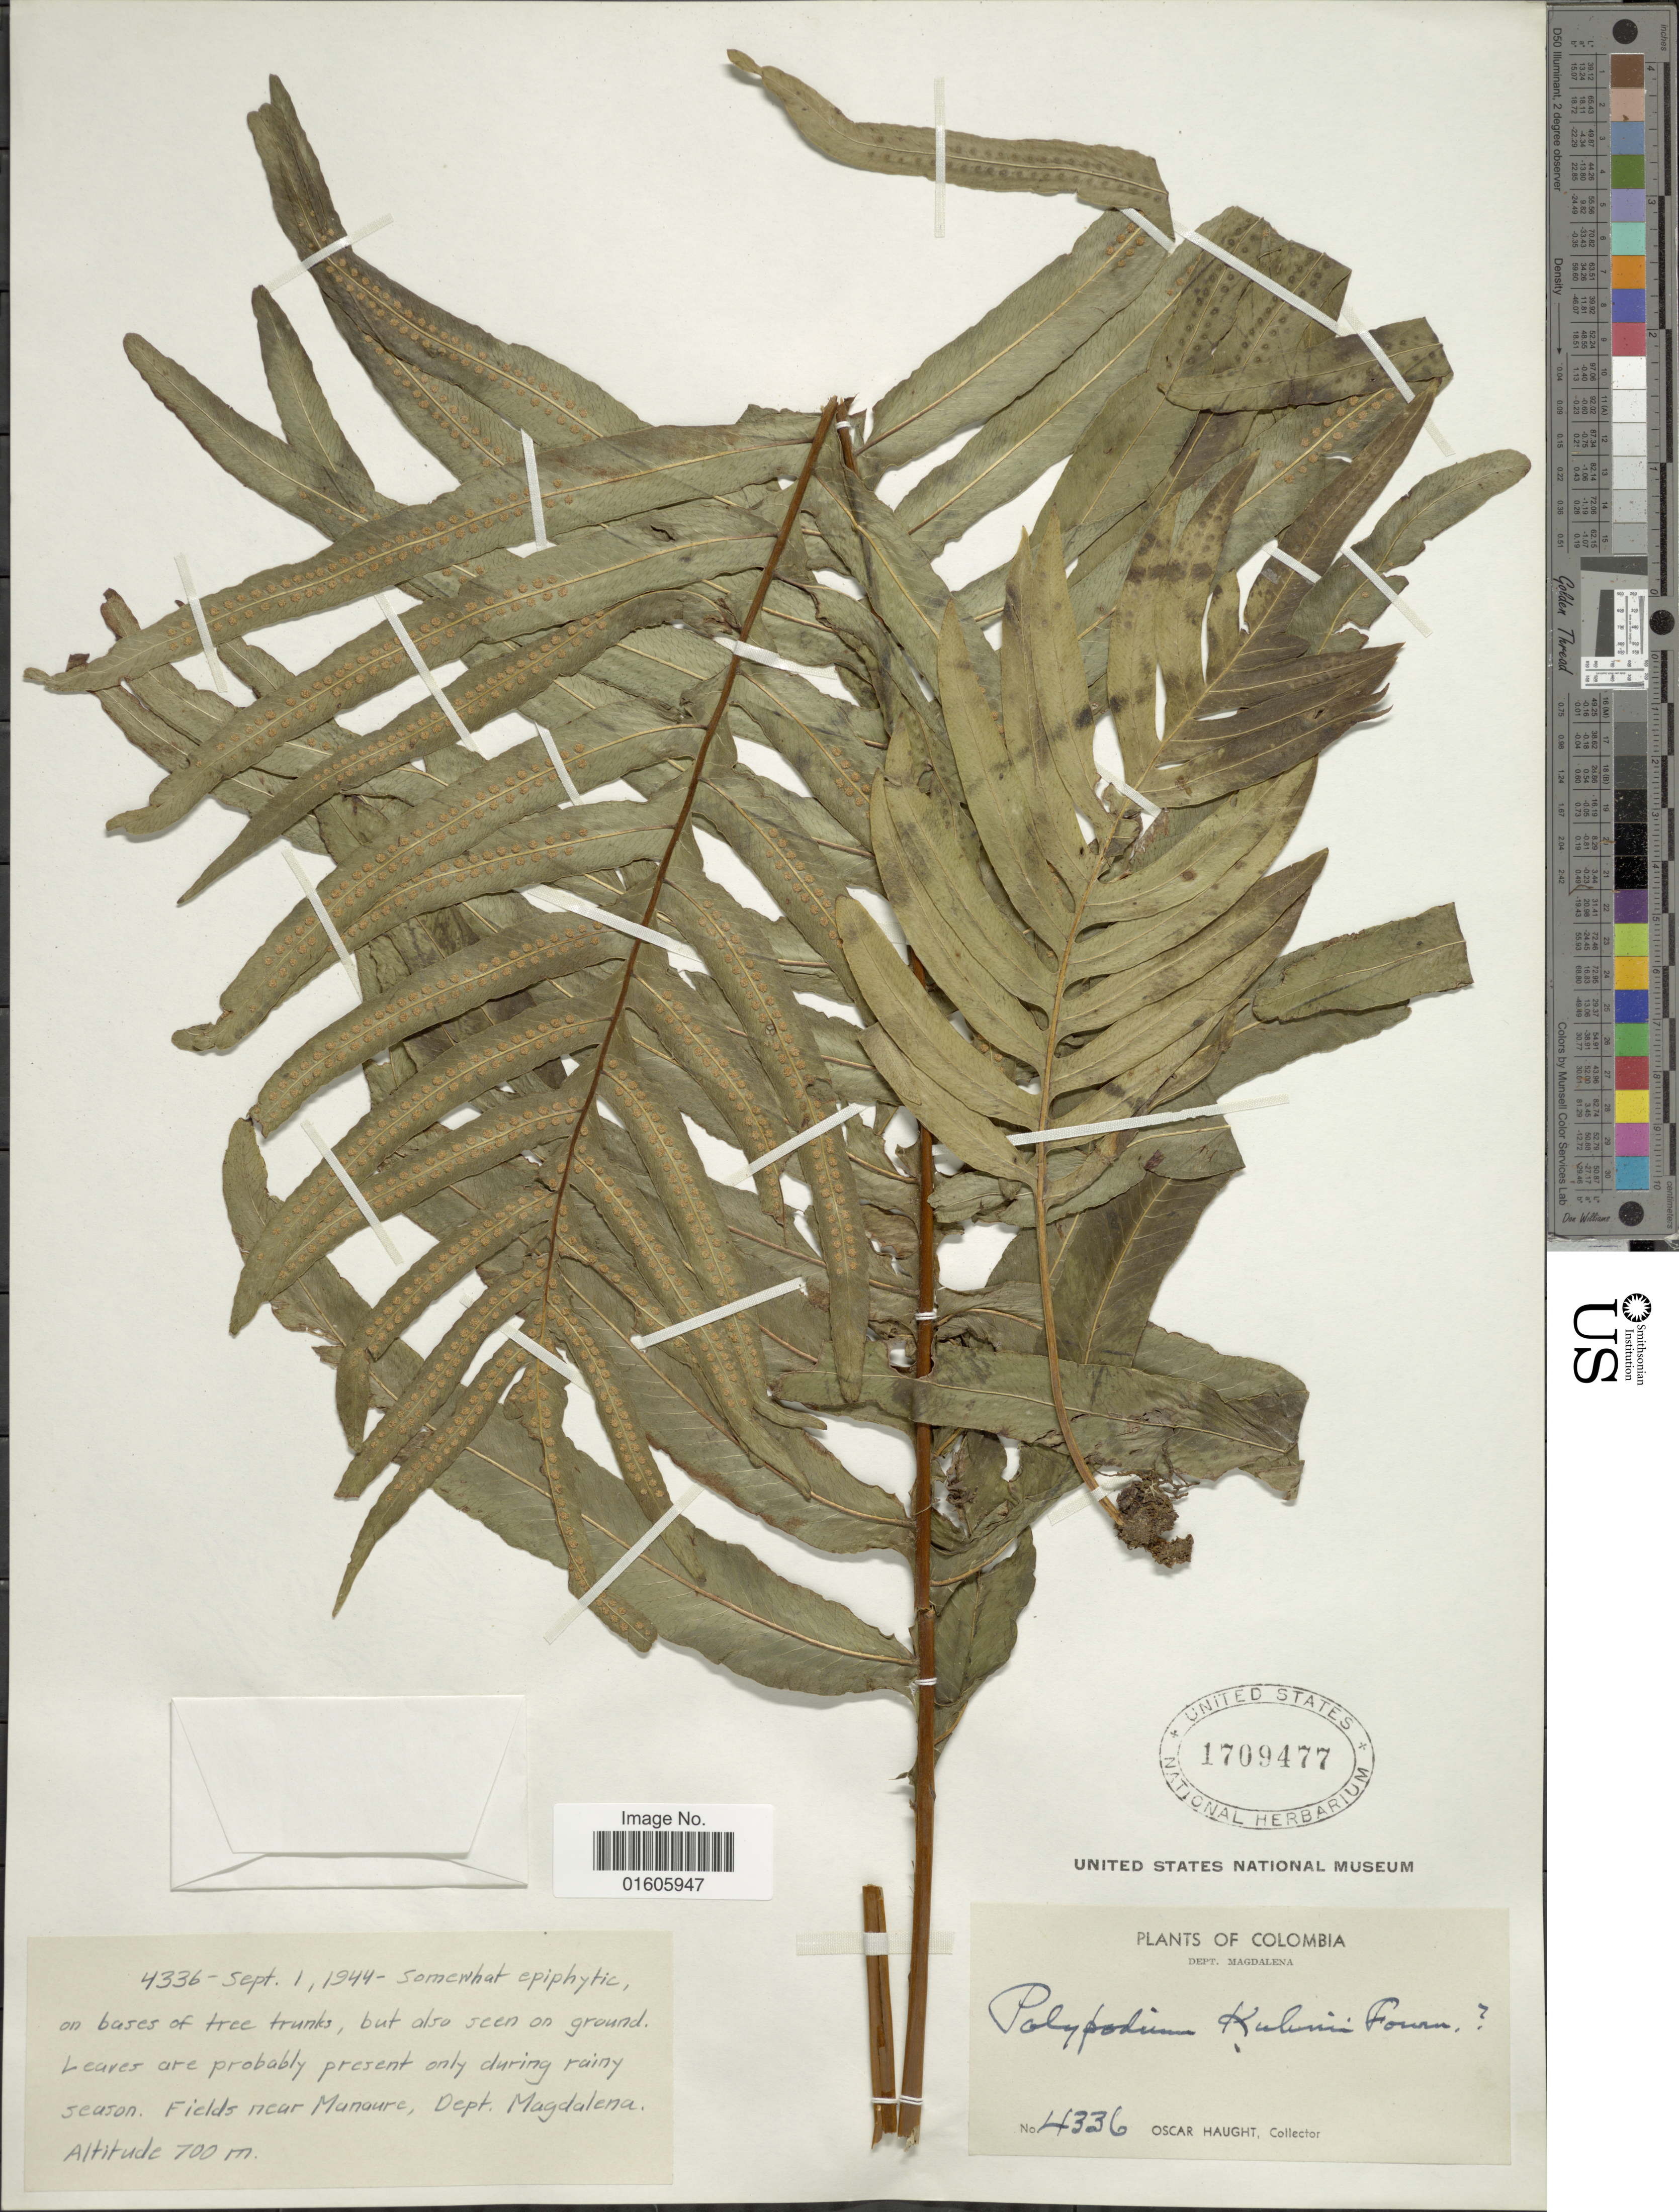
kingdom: Plantae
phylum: Tracheophyta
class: Polypodiopsida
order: Polypodiales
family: Polypodiaceae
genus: Serpocaulon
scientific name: Serpocaulon attenuatum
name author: (Humb. & Bonpl. ex Willd.) A.R. Sm.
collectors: O. L. Haught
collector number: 4336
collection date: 1944-09-01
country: Colombia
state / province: Magdalena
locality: Fields near Manaure, Dept.Magdalena.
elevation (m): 700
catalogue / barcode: US 1709477